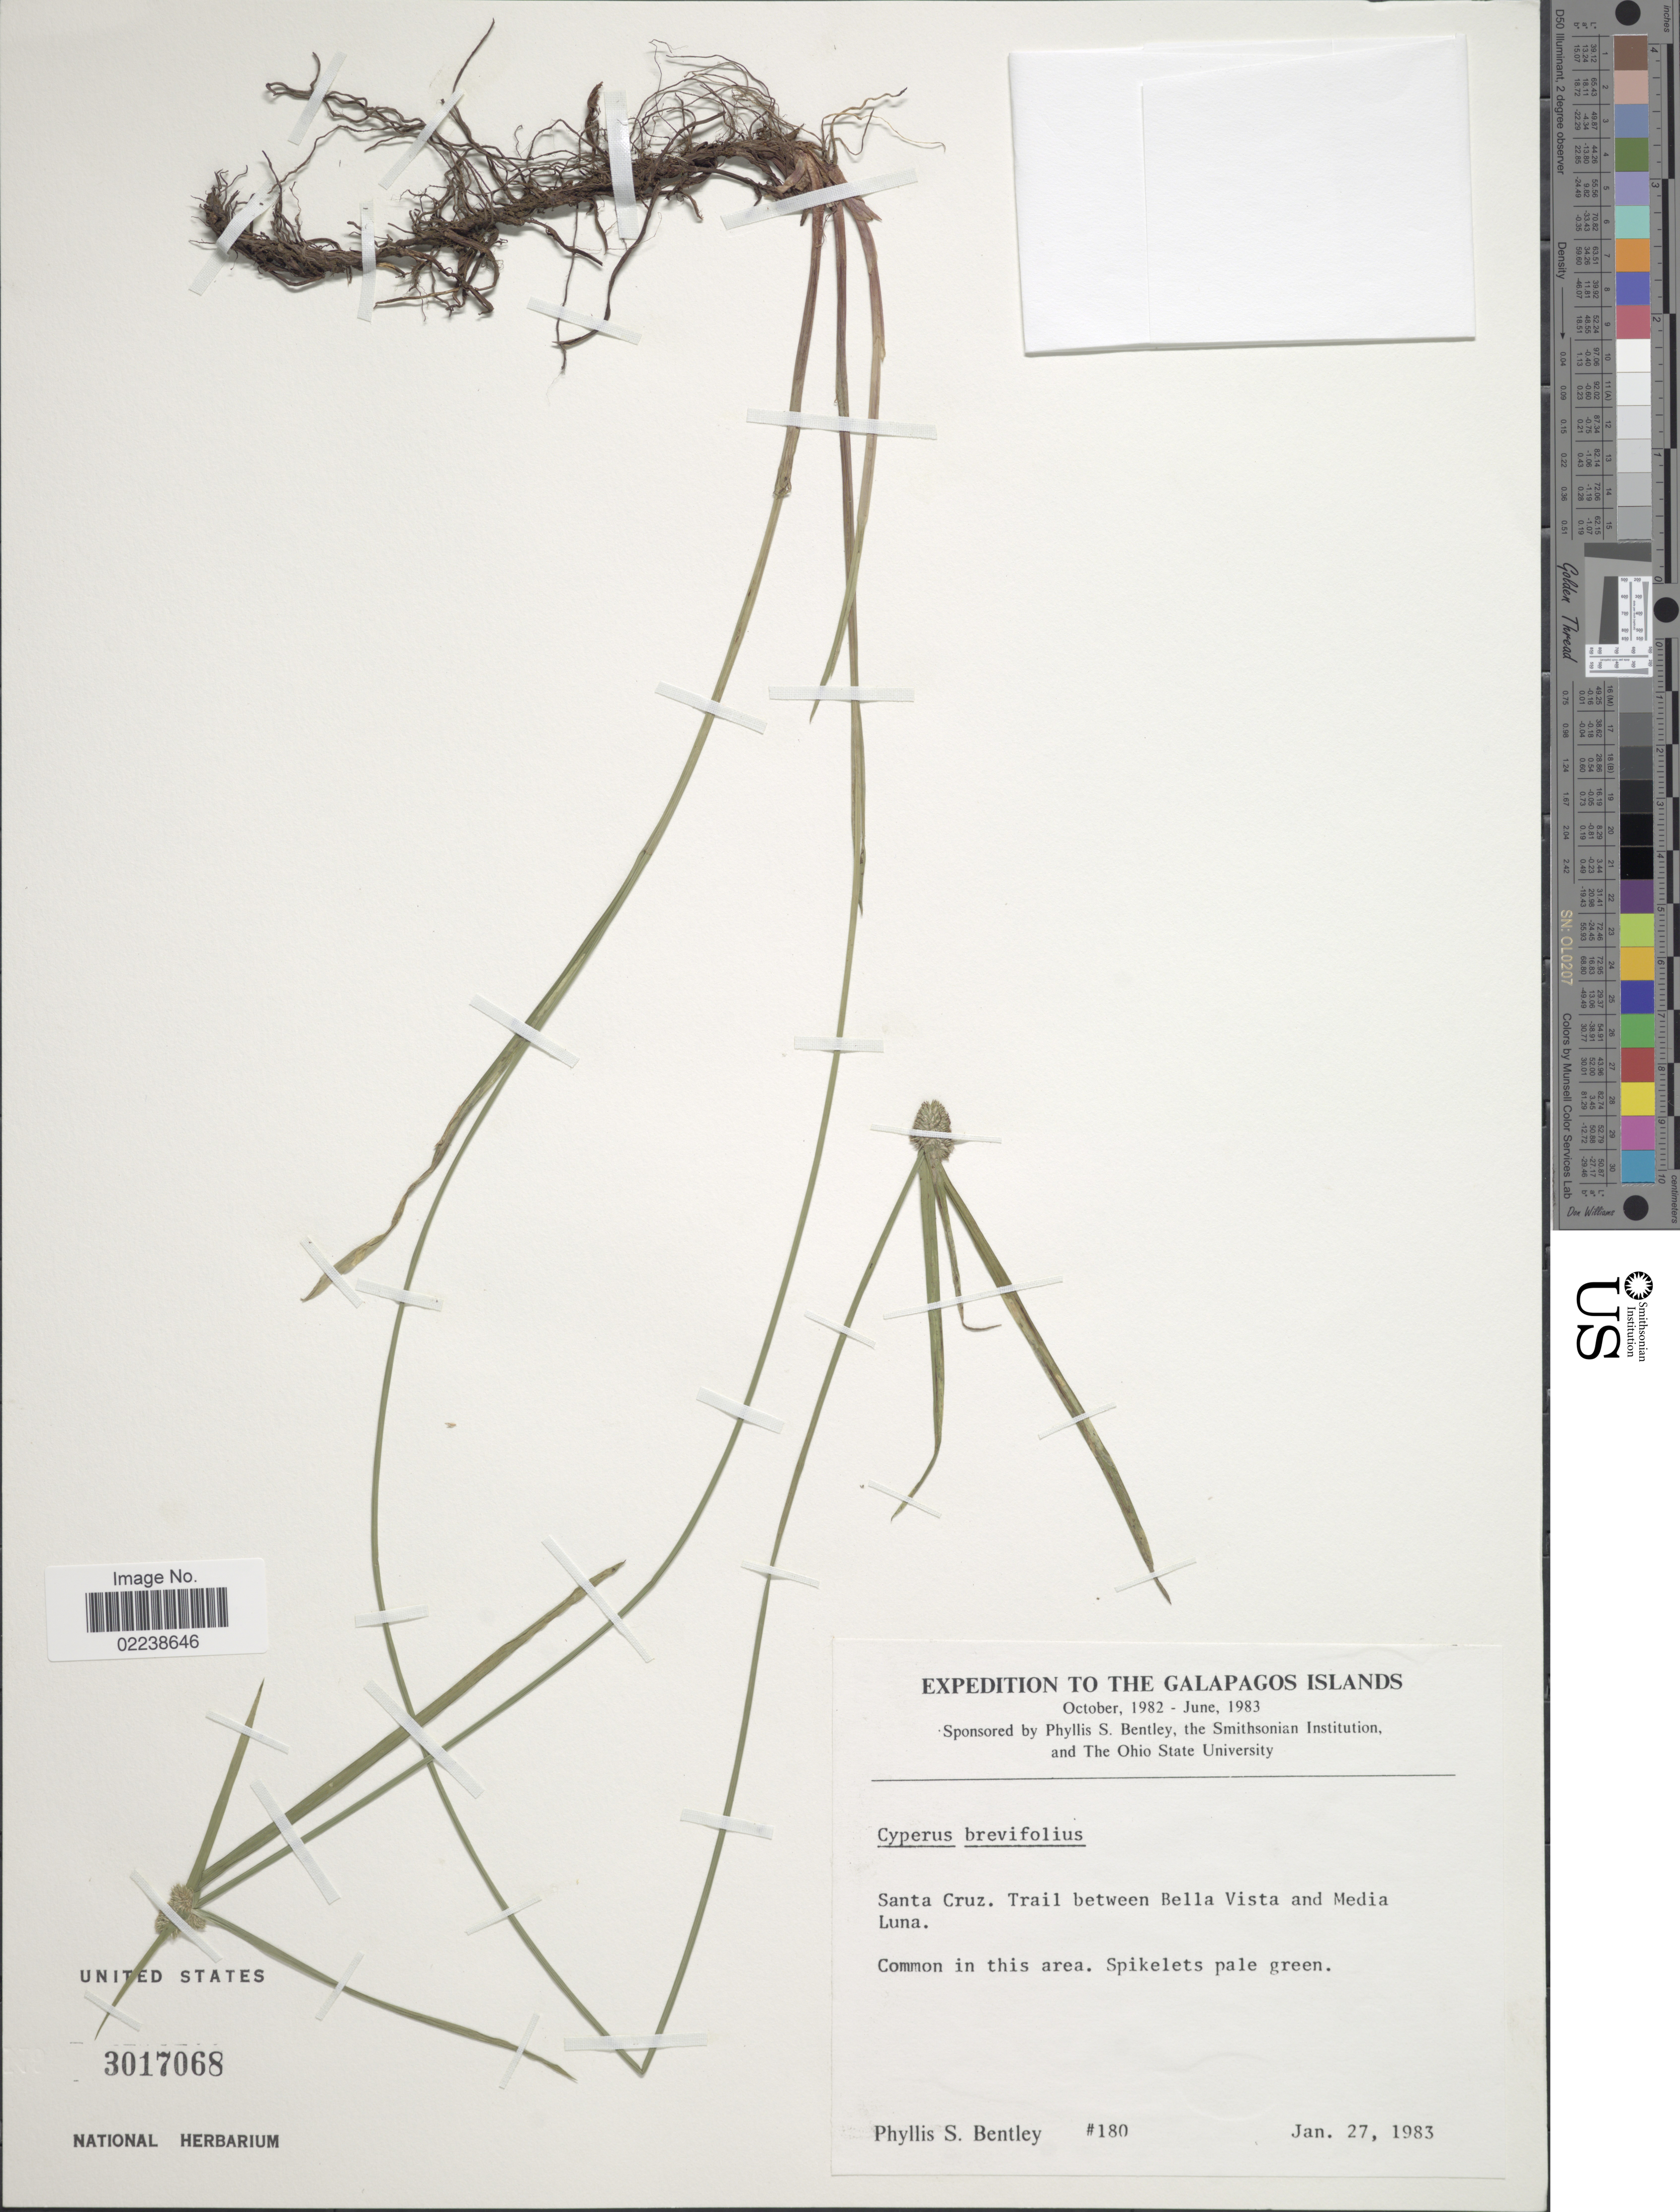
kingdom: Plantae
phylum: Tracheophyta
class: Liliopsida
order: Poales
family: Cyperaceae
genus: Cyperus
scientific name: Cyperus aromaticus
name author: (Ridl.) Mattf. & Kük.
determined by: Strong, Mark T., (BOT), Smithsonian Institution - National Museum of Natural History (UNITED STATES)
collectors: P. S. Bentley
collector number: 180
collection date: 1983-01-27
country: Ecuador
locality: The Galapagos Islands. Santa Cruz. Trail between Bella Vista and Media Luna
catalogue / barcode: US 3017068